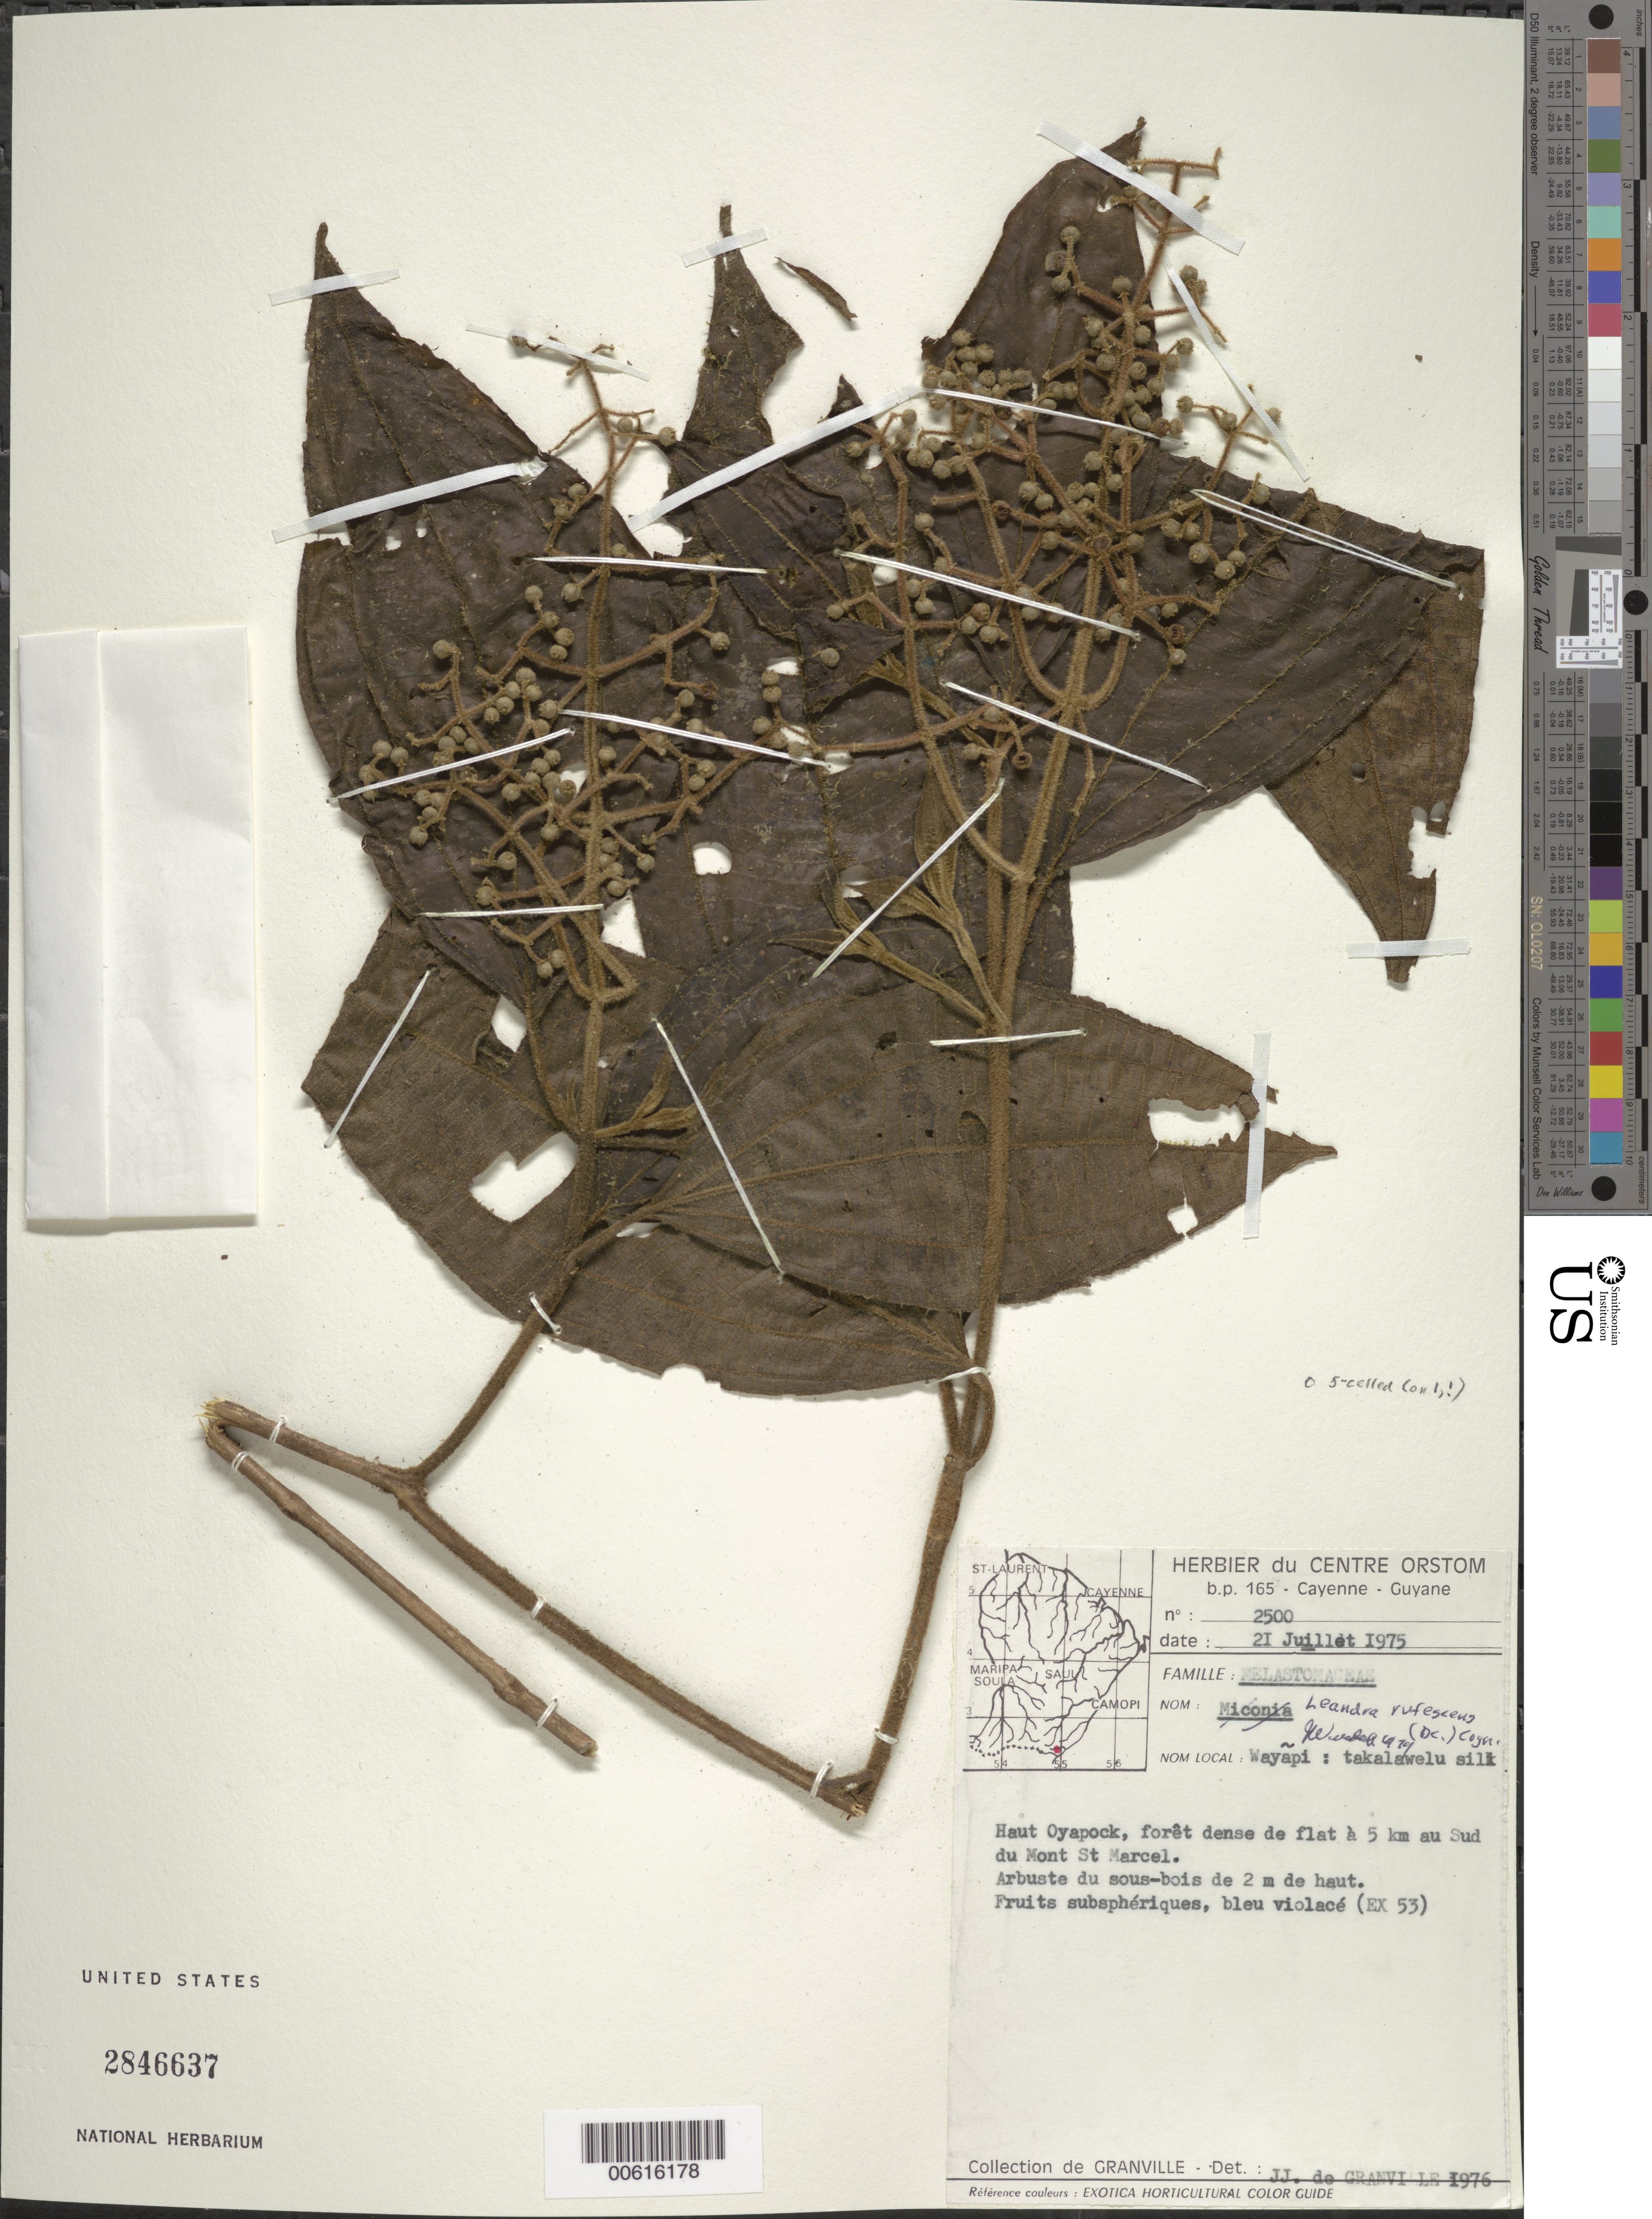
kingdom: Plantae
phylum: Tracheophyta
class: Magnoliopsida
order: Myrtales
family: Melastomataceae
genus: Leandra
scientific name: Leandra rufescens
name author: (DC.) Cogn.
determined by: Wurdack, John J., (US), US (UNITED STATES)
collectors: J.-J. de Granville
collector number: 2500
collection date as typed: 21-Jul-75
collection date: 1975-07-21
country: French Guiana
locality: Haut Oyapock, Mt. St. Marcel, 5 km S of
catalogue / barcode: US 2846637